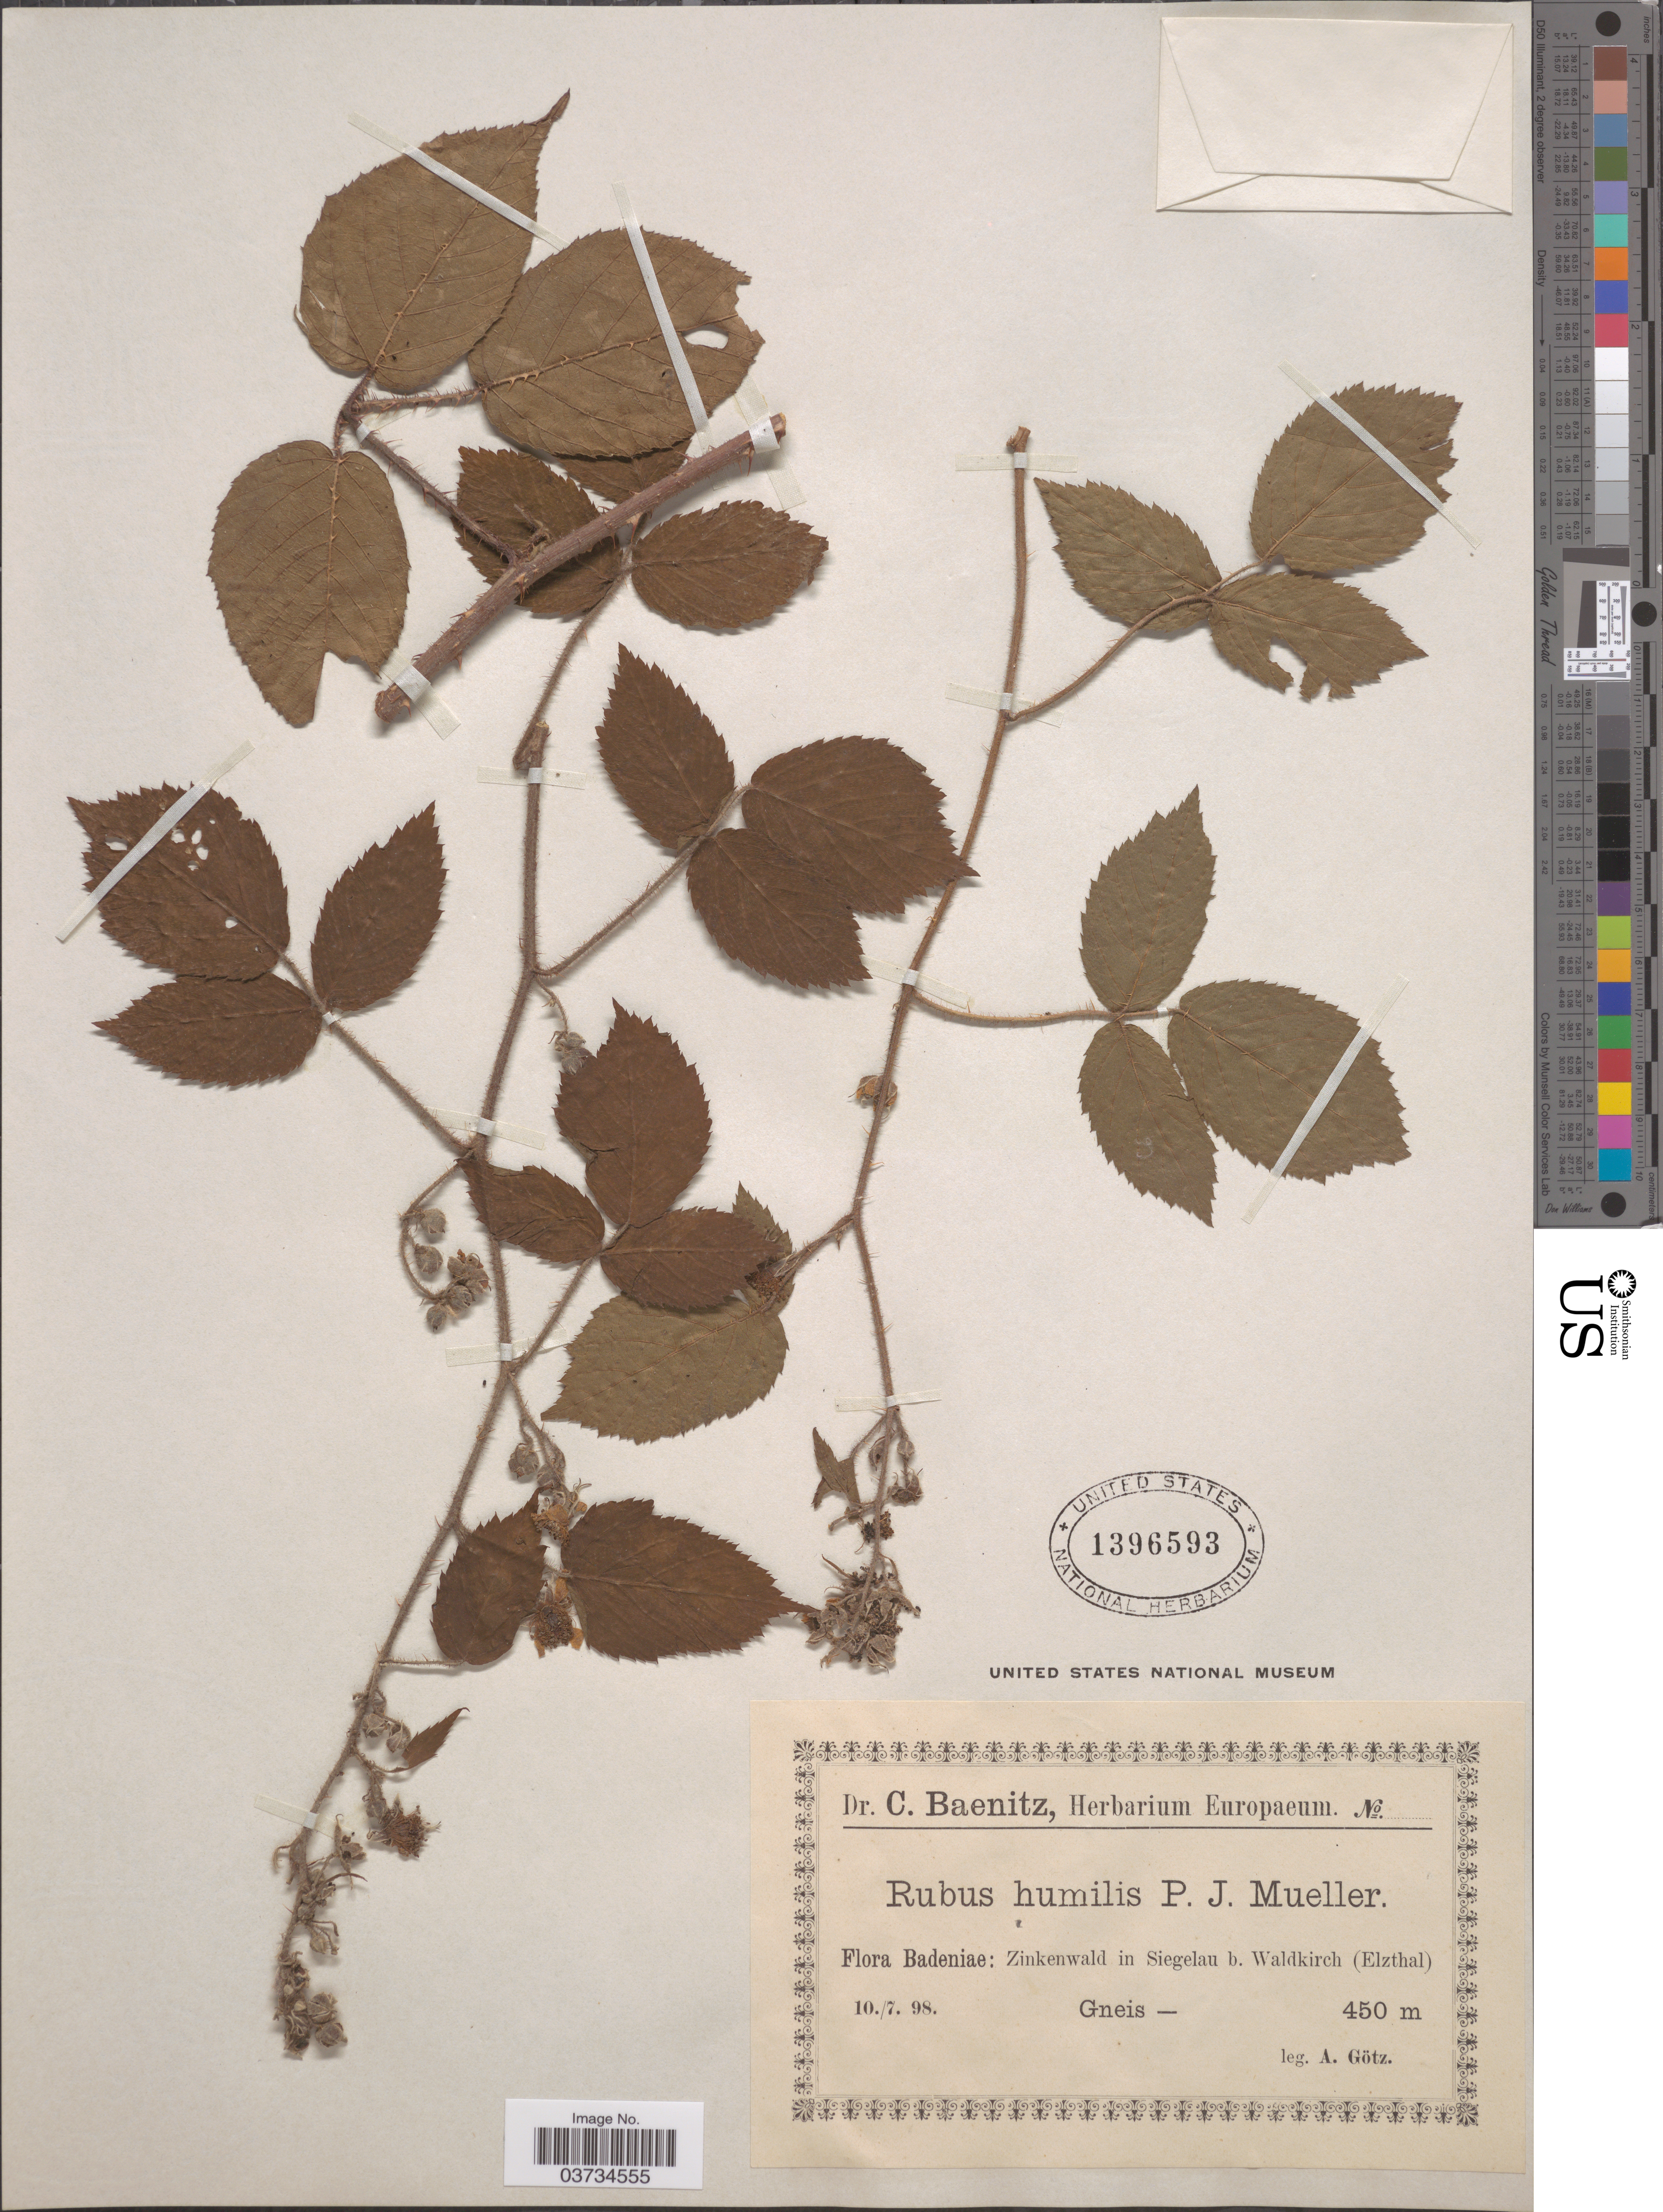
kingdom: Plantae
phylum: Tracheophyta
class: Magnoliopsida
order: Rosales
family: Rosaceae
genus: Rubus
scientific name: Rubus humilis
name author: Bubani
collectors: A. Götz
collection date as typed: Transcribed d/m/y: 10/7/98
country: Germany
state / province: Baden-Württemberg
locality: Badeniae: Zinkenwald in Siegelau b. Waldkirch (Elzthal).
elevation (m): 450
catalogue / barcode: US 1396593